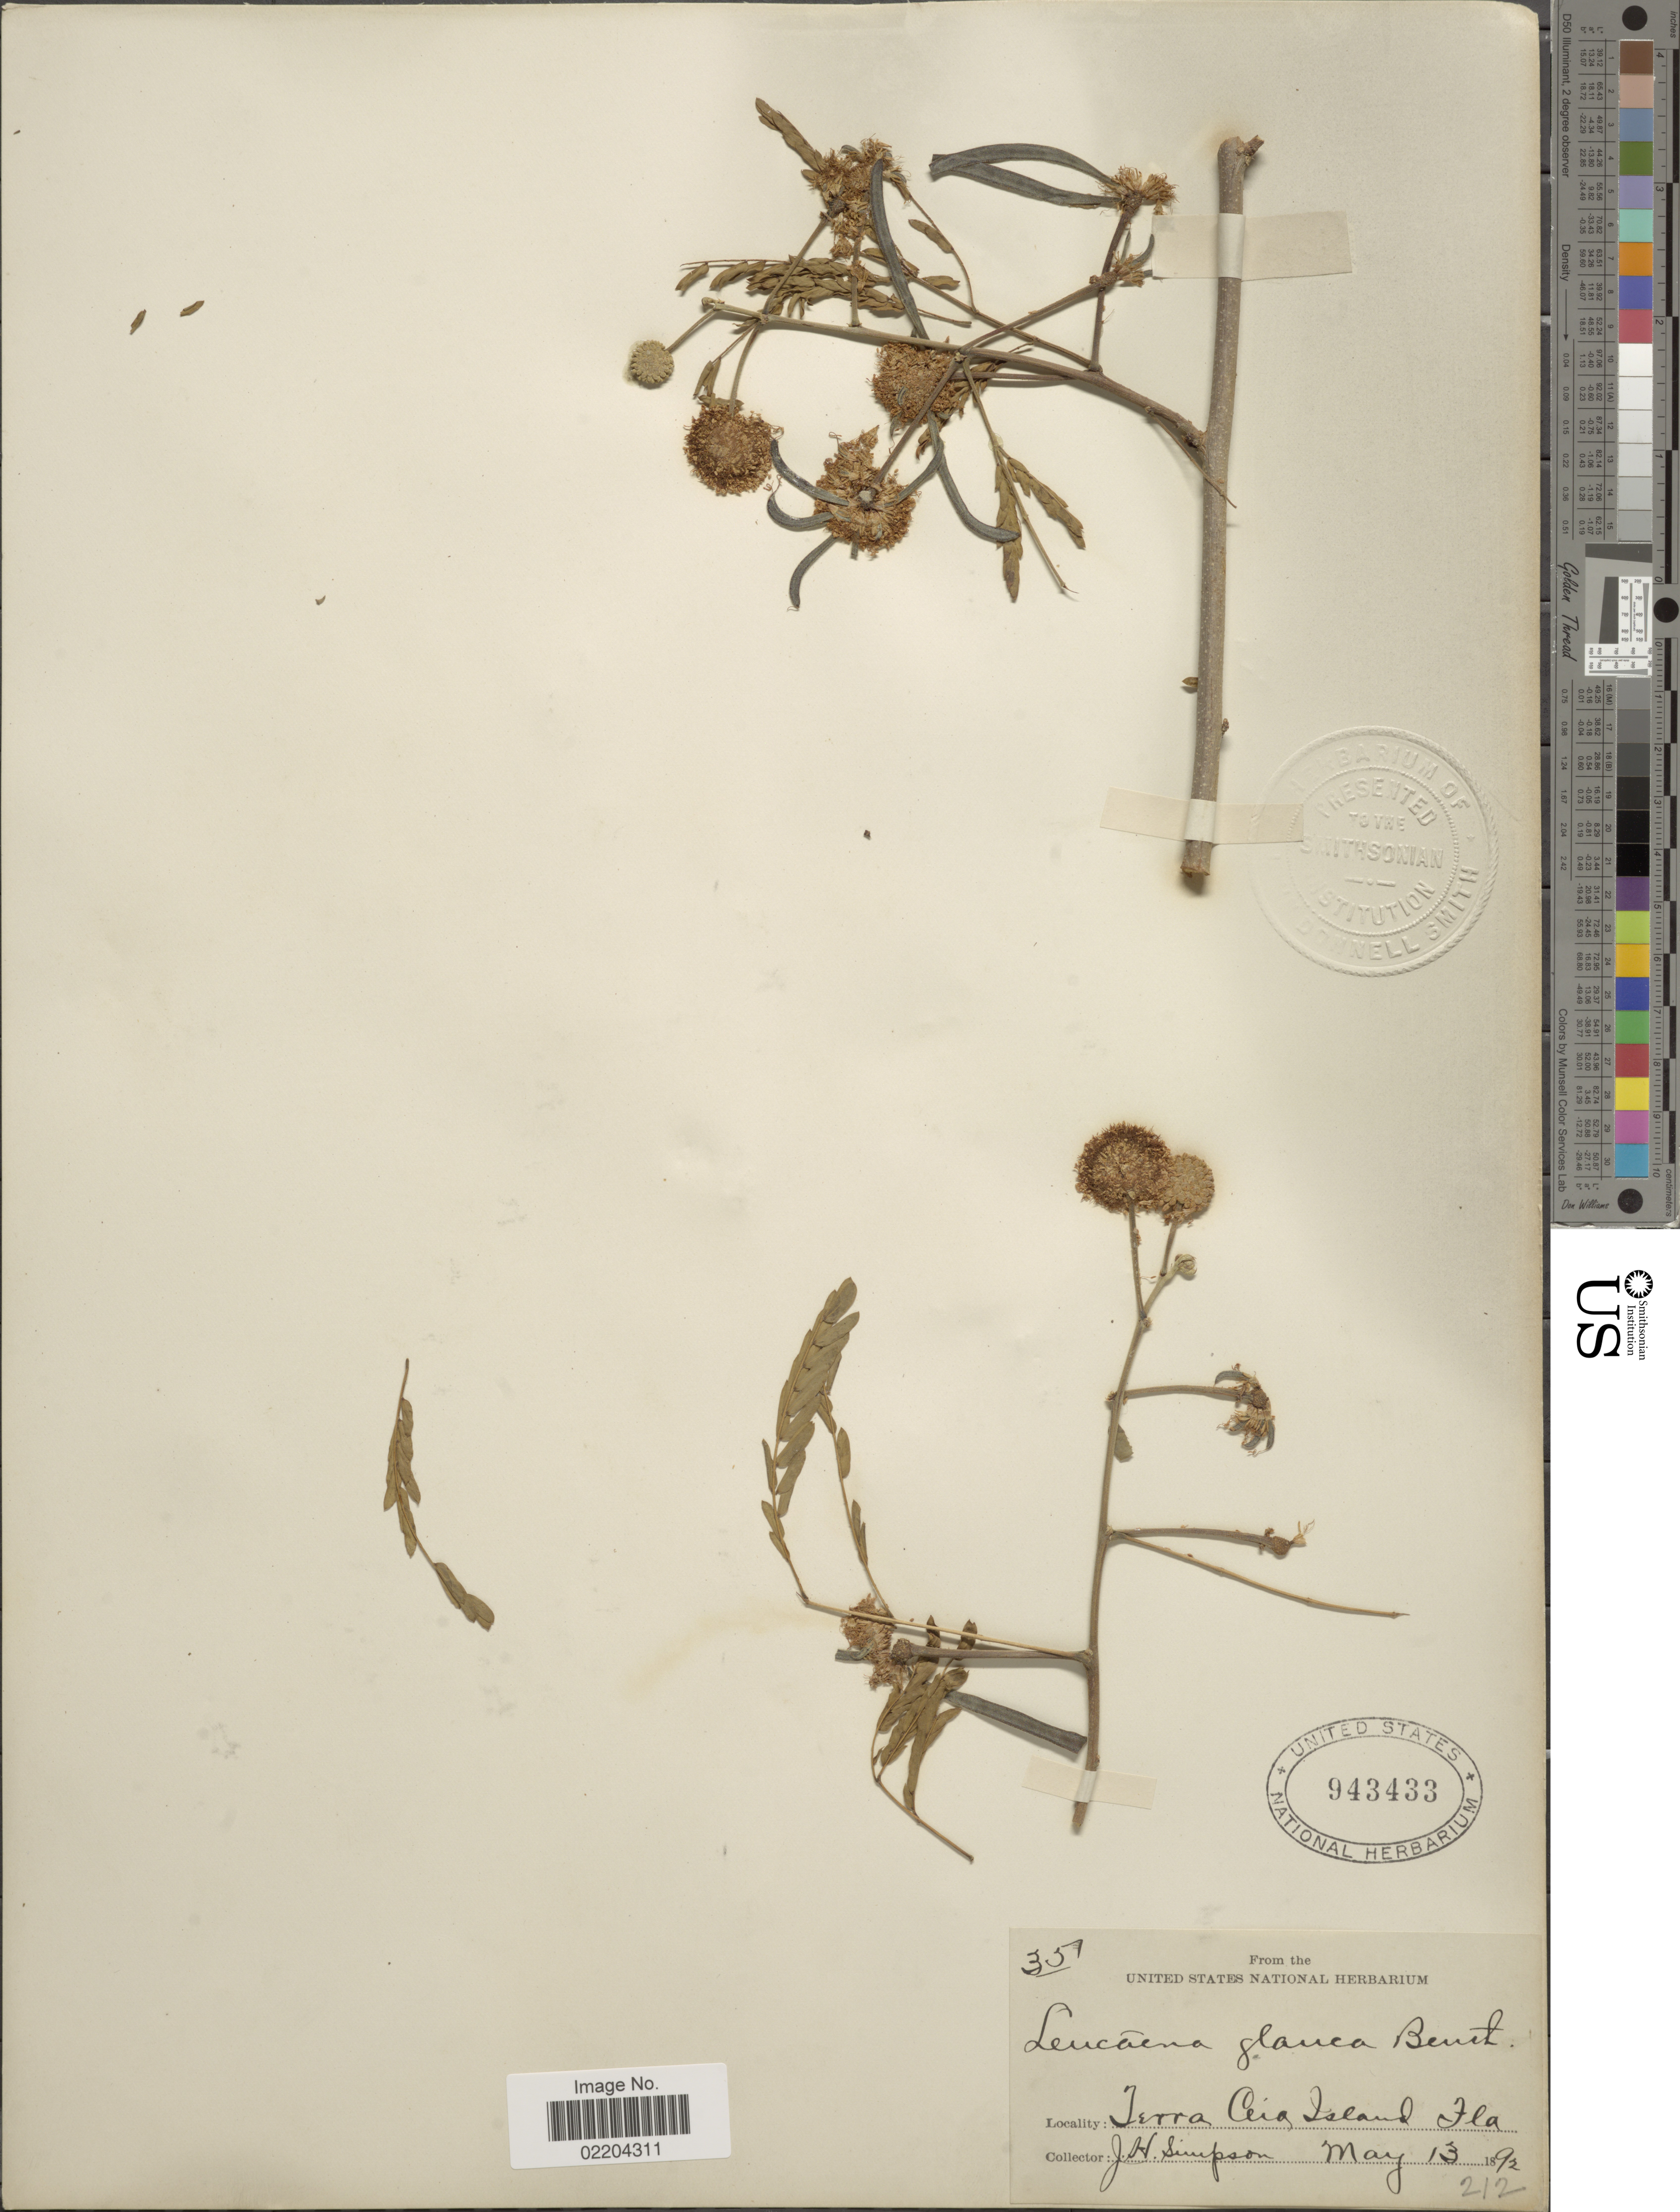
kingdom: Plantae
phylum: Tracheophyta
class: Magnoliopsida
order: Fabales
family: Fabaceae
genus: Leucaena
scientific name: Leucaena glauca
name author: (L.) Benth.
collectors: J. H. Simpson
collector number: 351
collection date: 1892-05-13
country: United States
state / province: Florida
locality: Terra Ceia Island, Fla.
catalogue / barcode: US 943433